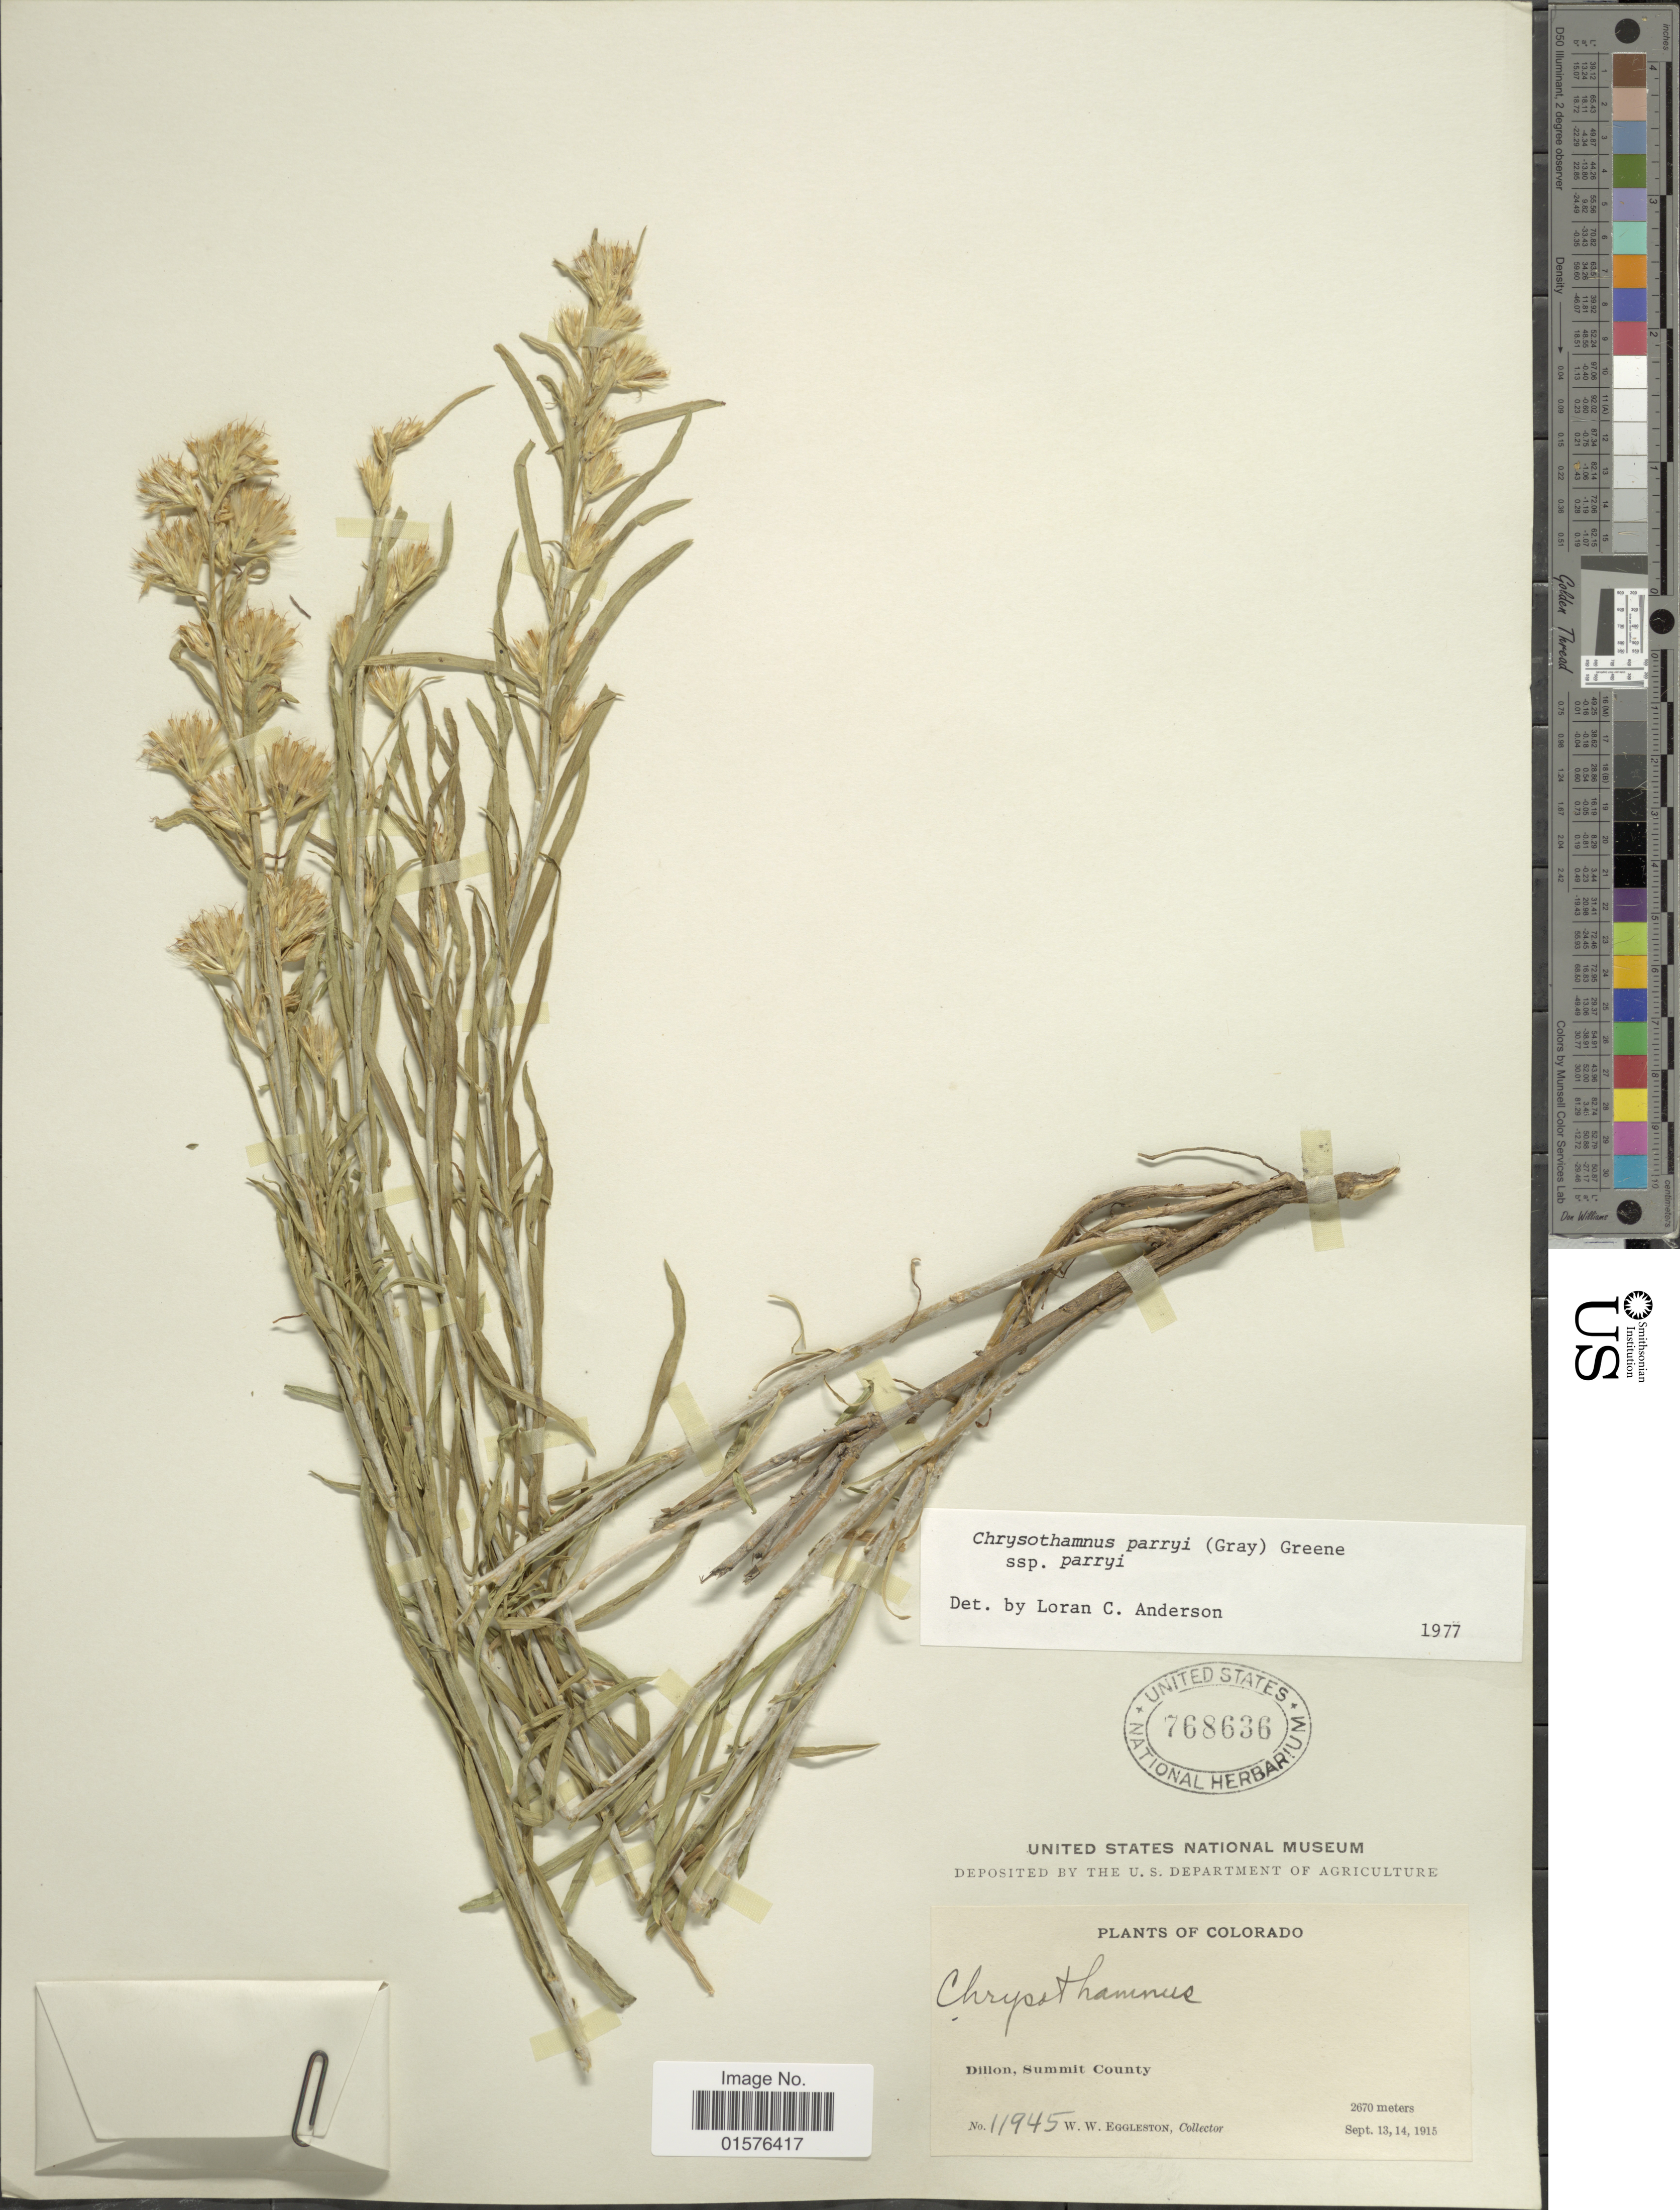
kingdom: Plantae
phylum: Tracheophyta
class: Magnoliopsida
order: Asterales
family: Asteraceae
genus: Ericameria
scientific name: Ericameria parryi var. parryi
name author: (A. Gray) G.L. Nesom & G.I. Baird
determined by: Urbatsch, Lowell E., Curator (LSU), Louisiana State University (UNITED STATES)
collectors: W. W. Eggleston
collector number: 11945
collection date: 1915-09-13/1915-09-14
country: United States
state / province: Colorado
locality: Dillon, Summit County.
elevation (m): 2670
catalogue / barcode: US 768636